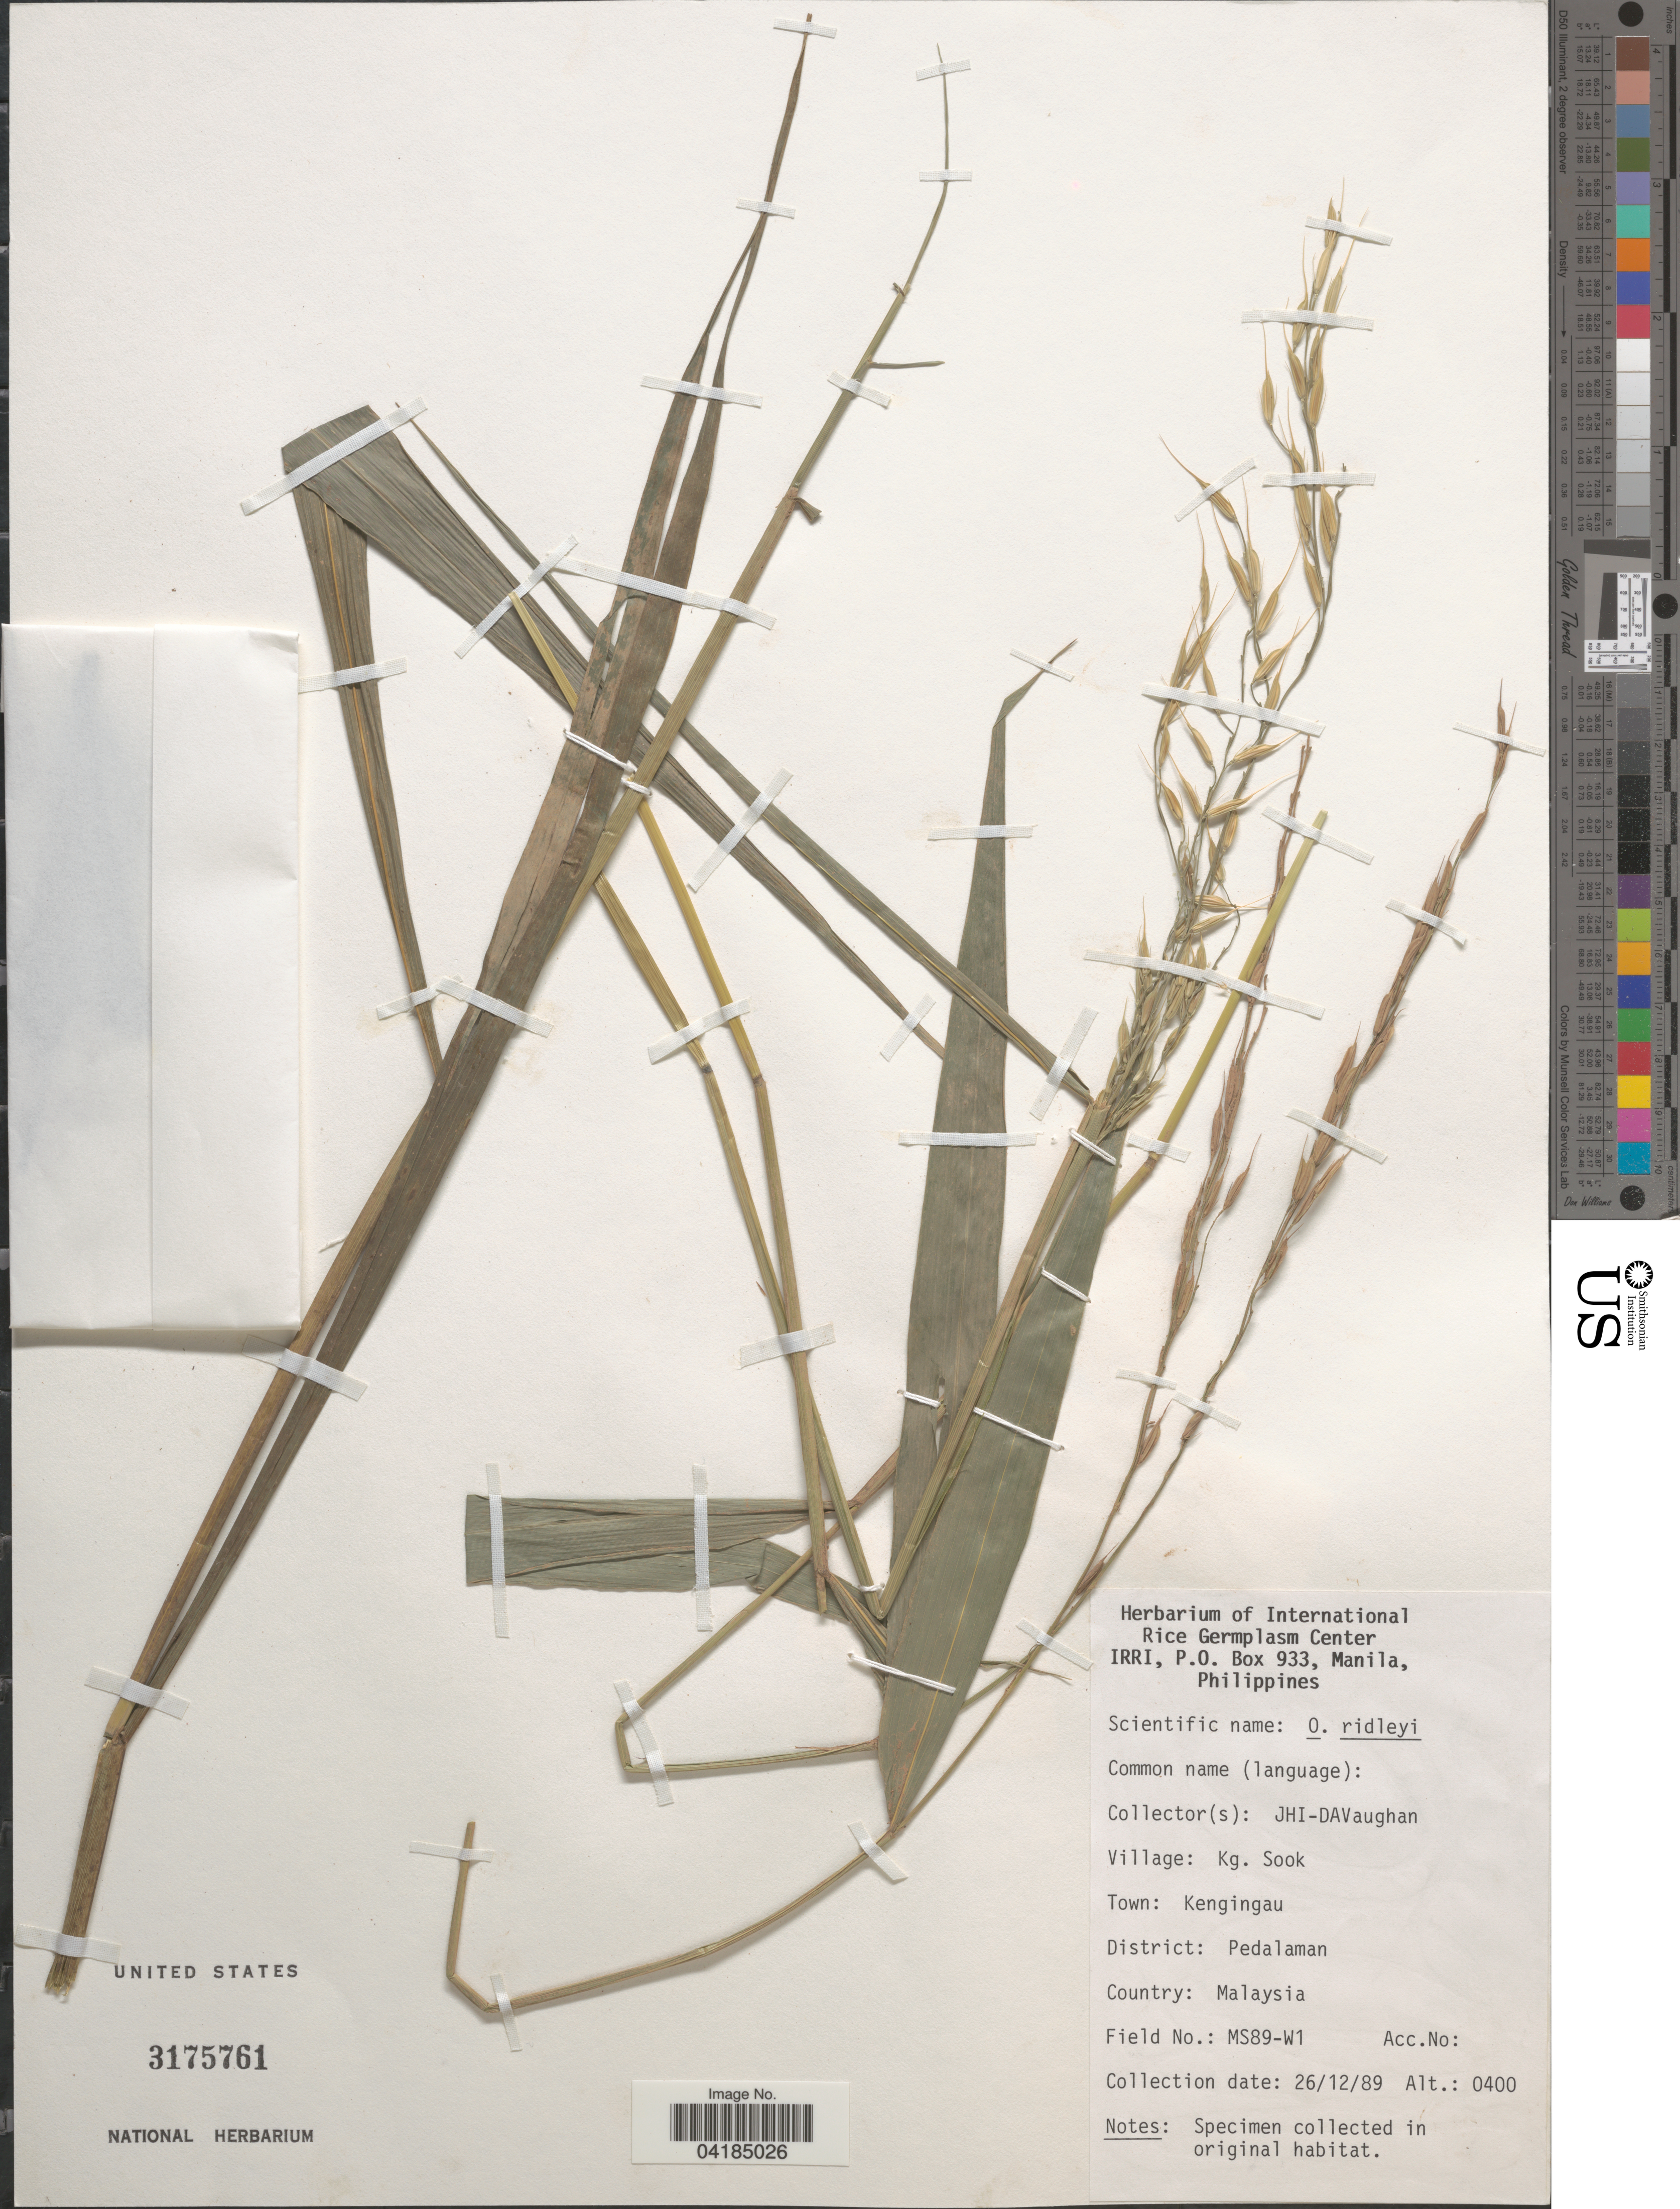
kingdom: Plantae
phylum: Tracheophyta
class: Liliopsida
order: Poales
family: Poaceae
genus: Oryza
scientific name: Oryza ridleyi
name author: Hook. f.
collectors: J. Vaughan & D. Vaughan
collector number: MS89-W1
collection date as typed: Transcribed d/m/y: 26/12/89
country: Malaysia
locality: Village: Kg. Sook. Town: Kengingau. District: Pedalaman.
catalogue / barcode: US 3175761